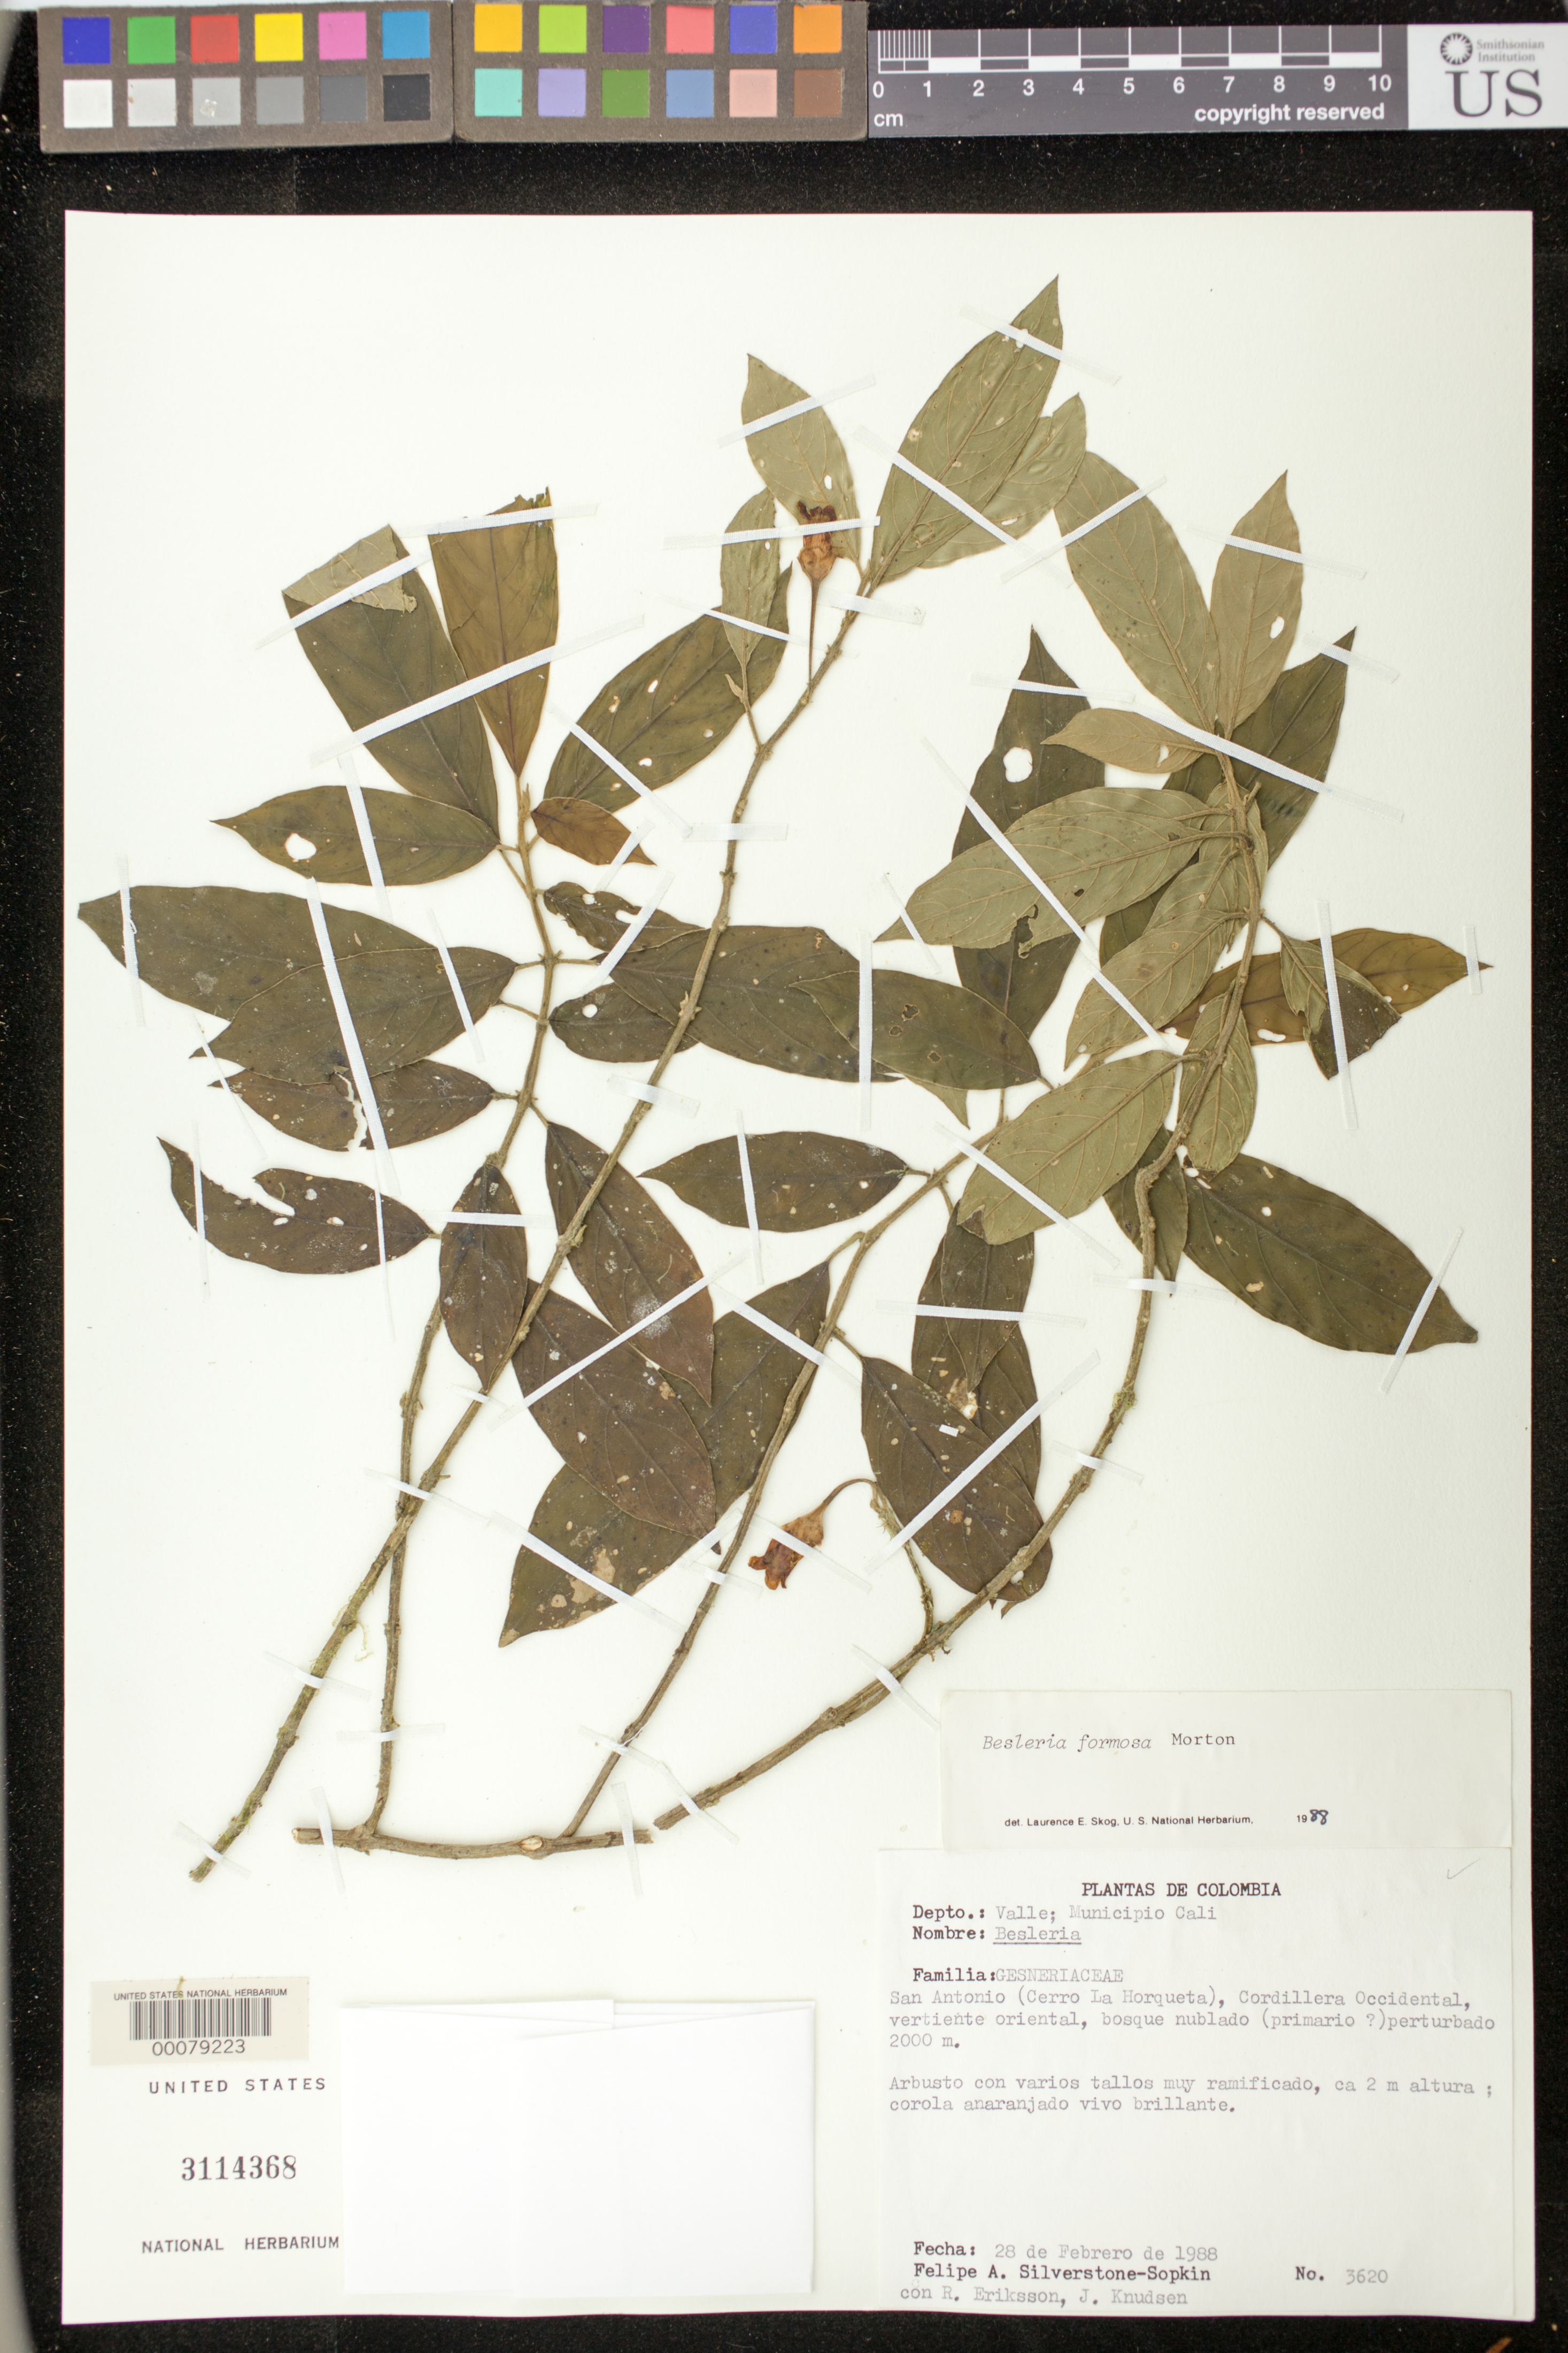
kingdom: Plantae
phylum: Tracheophyta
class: Magnoliopsida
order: Lamiales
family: Gesneriaceae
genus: Besleria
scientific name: Besleria amabilis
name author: C.V. Morton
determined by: Skog, Laurence E.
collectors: P. A. Silverstone-Sopkin & et al.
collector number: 3620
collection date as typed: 28 Feb 1988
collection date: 1988-02-28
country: Colombia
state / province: Valle del Cauca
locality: San Antonio (Cerro la Horqueta), Cordillera Occidental, eastern slope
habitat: Disturbed cloud forest (primary ?)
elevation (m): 2000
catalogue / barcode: US 3114368